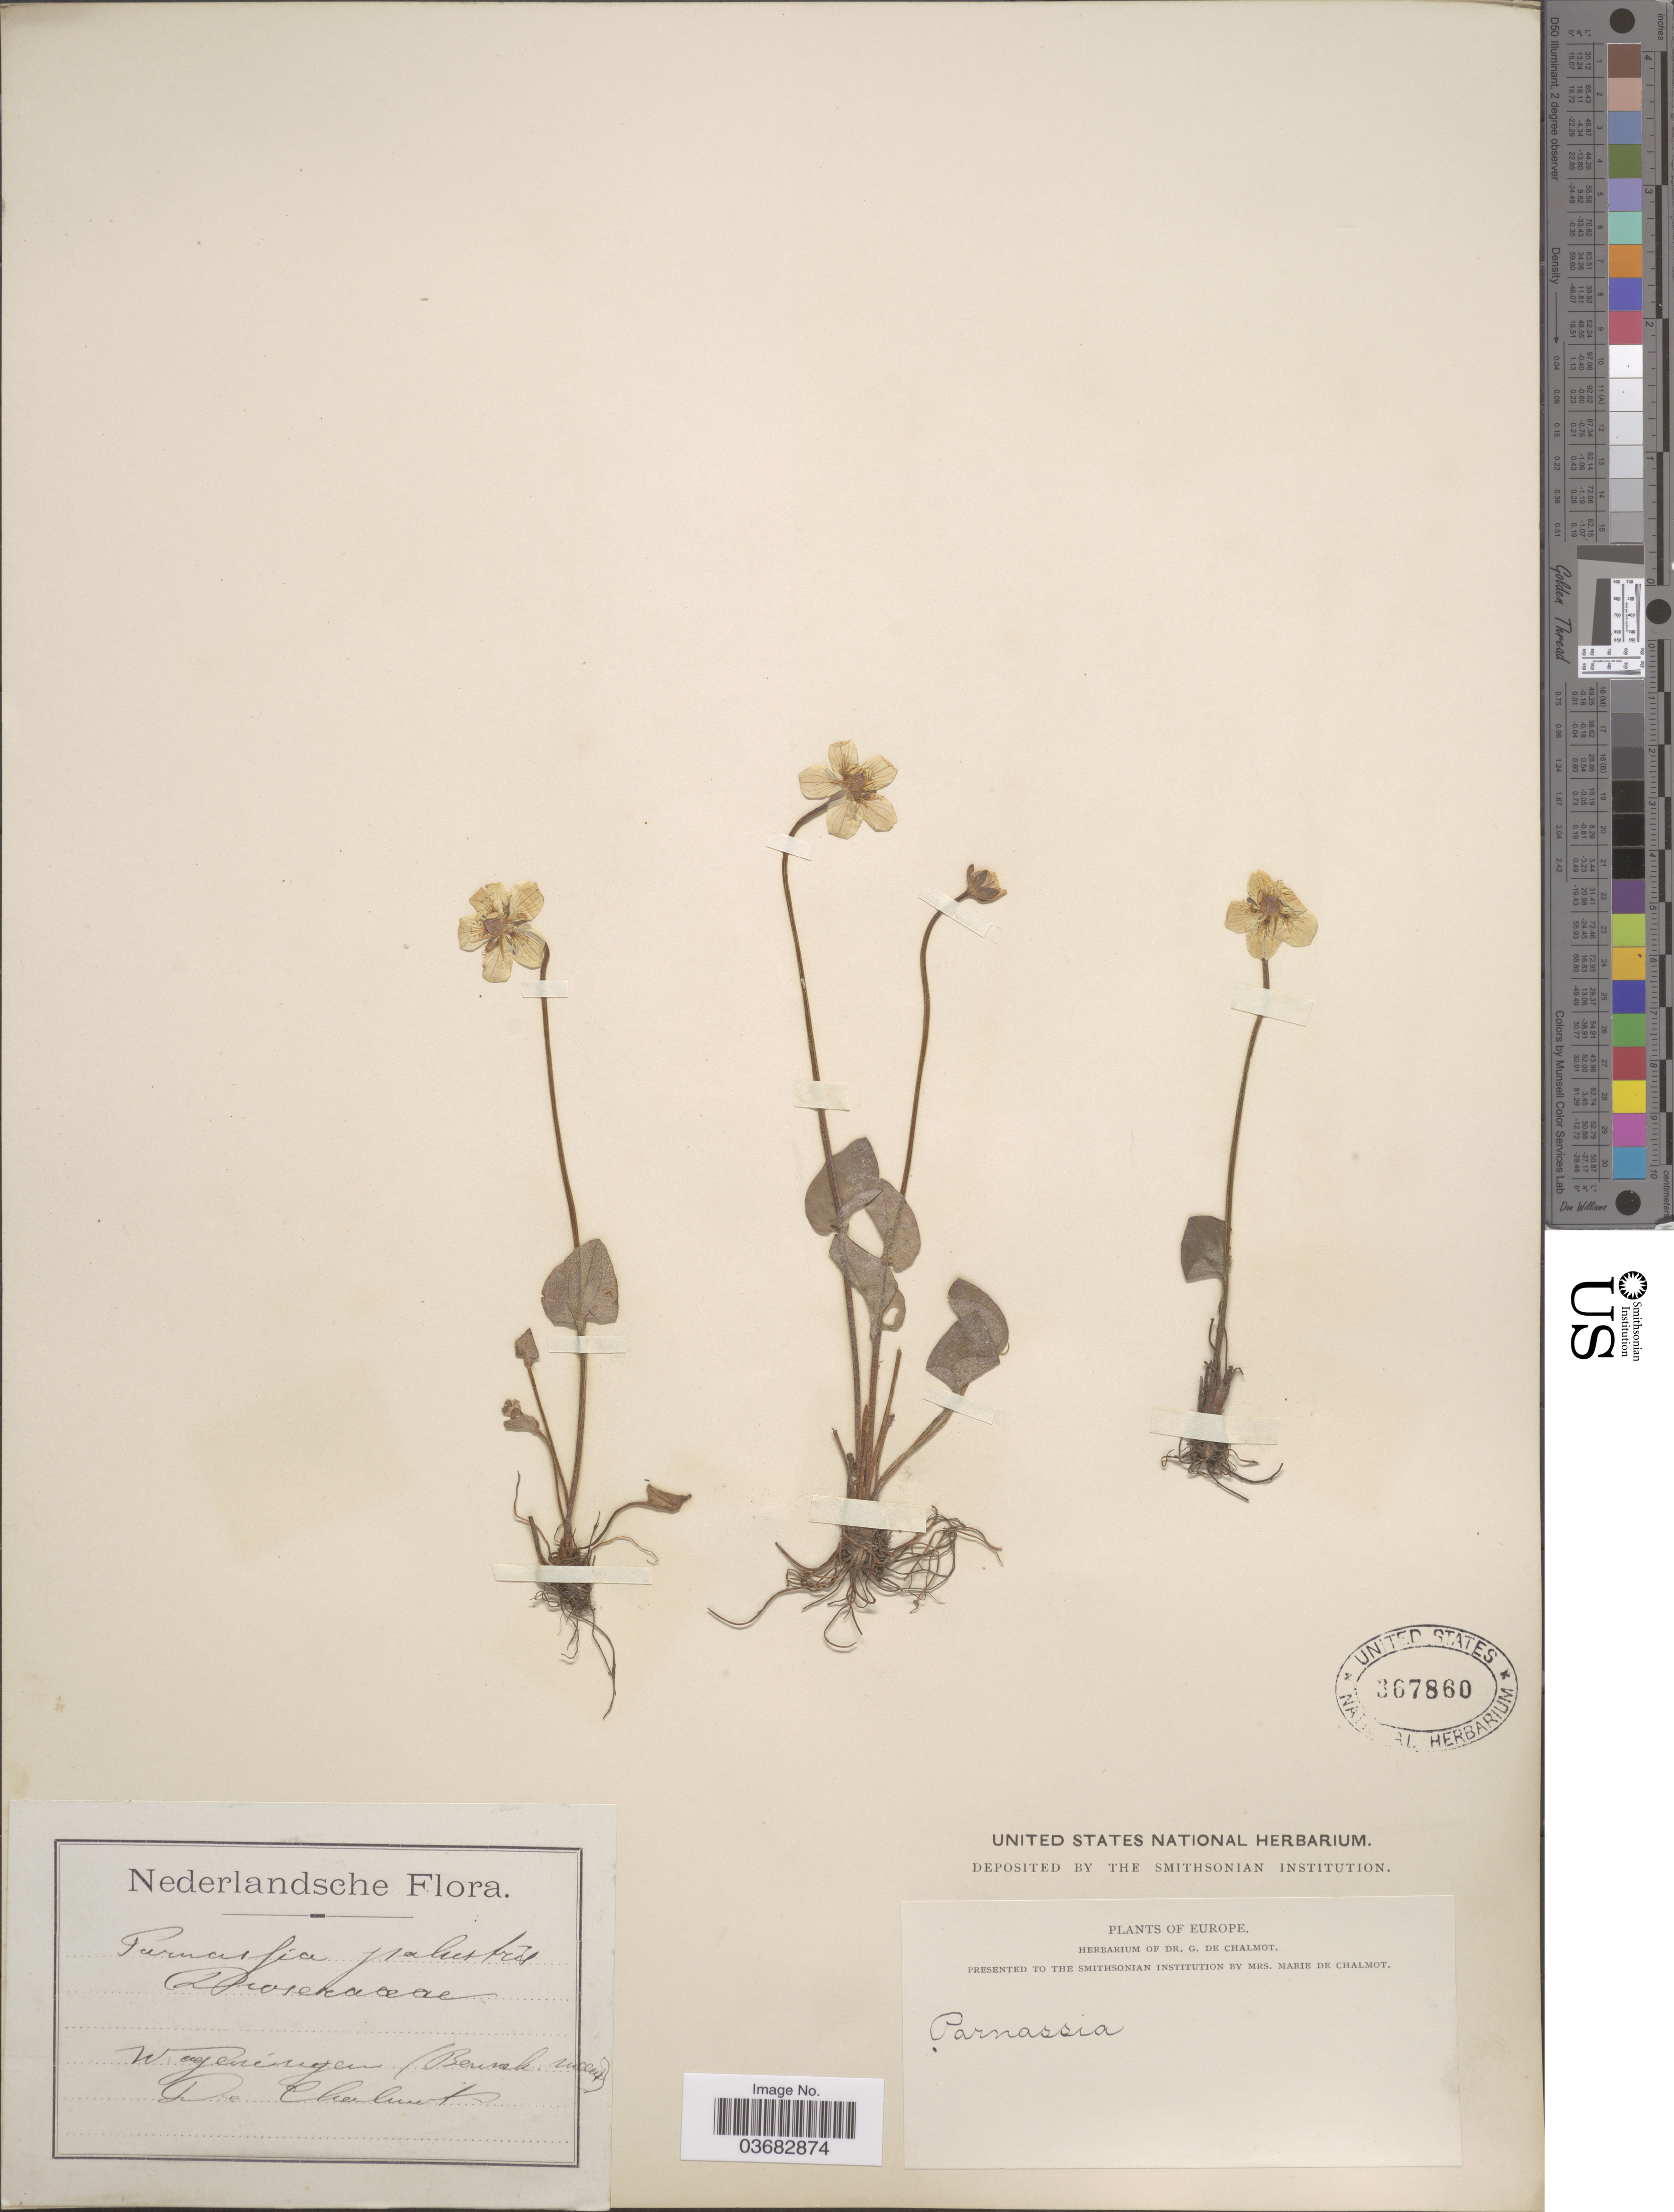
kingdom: Plantae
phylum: Tracheophyta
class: Magnoliopsida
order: Celastrales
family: Parnassiaceae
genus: Parnassia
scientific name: Parnassia palustris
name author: L.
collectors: G. de Chalmot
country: Netherlands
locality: Nederlandsche. Wageningen (Bennek -meent) [interpreted].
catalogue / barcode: US 367860